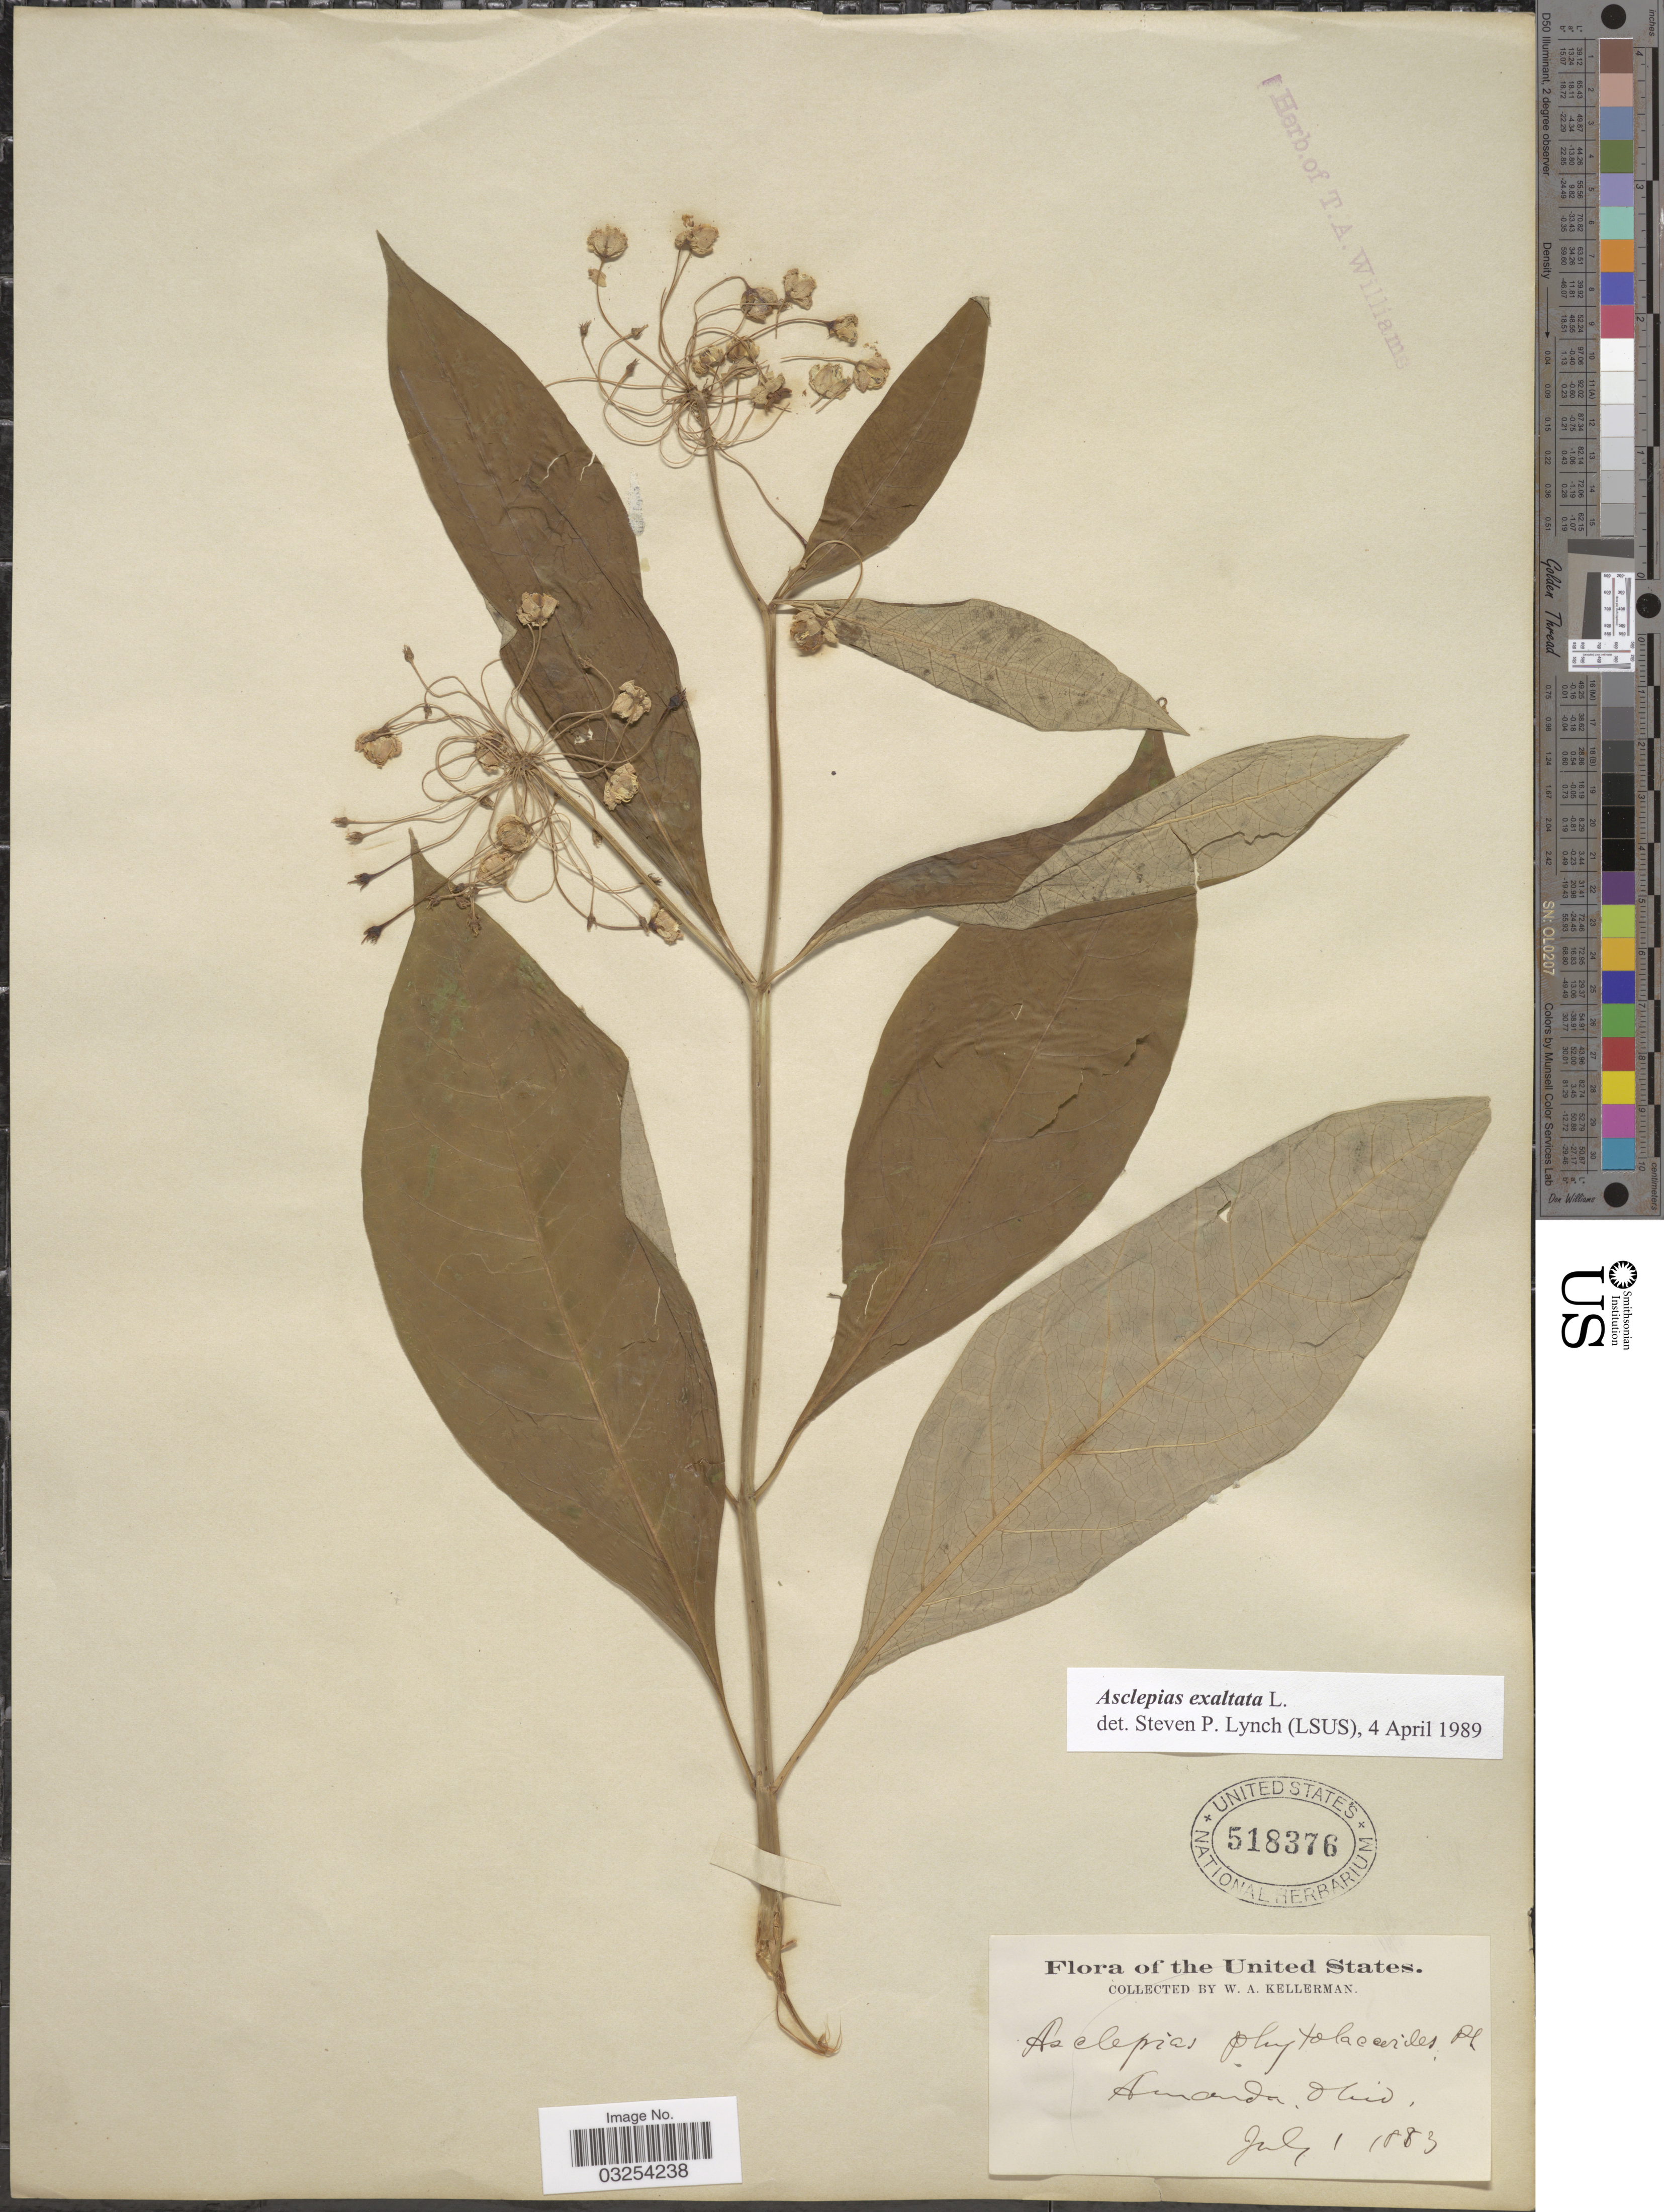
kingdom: Plantae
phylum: Tracheophyta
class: Magnoliopsida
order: Gentianales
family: Apocynaceae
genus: Asclepias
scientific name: Asclepias exaltata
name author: Muhl.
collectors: W. Kellerman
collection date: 1883-07-01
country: United States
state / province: Ohio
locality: Amanda.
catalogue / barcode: US 518376